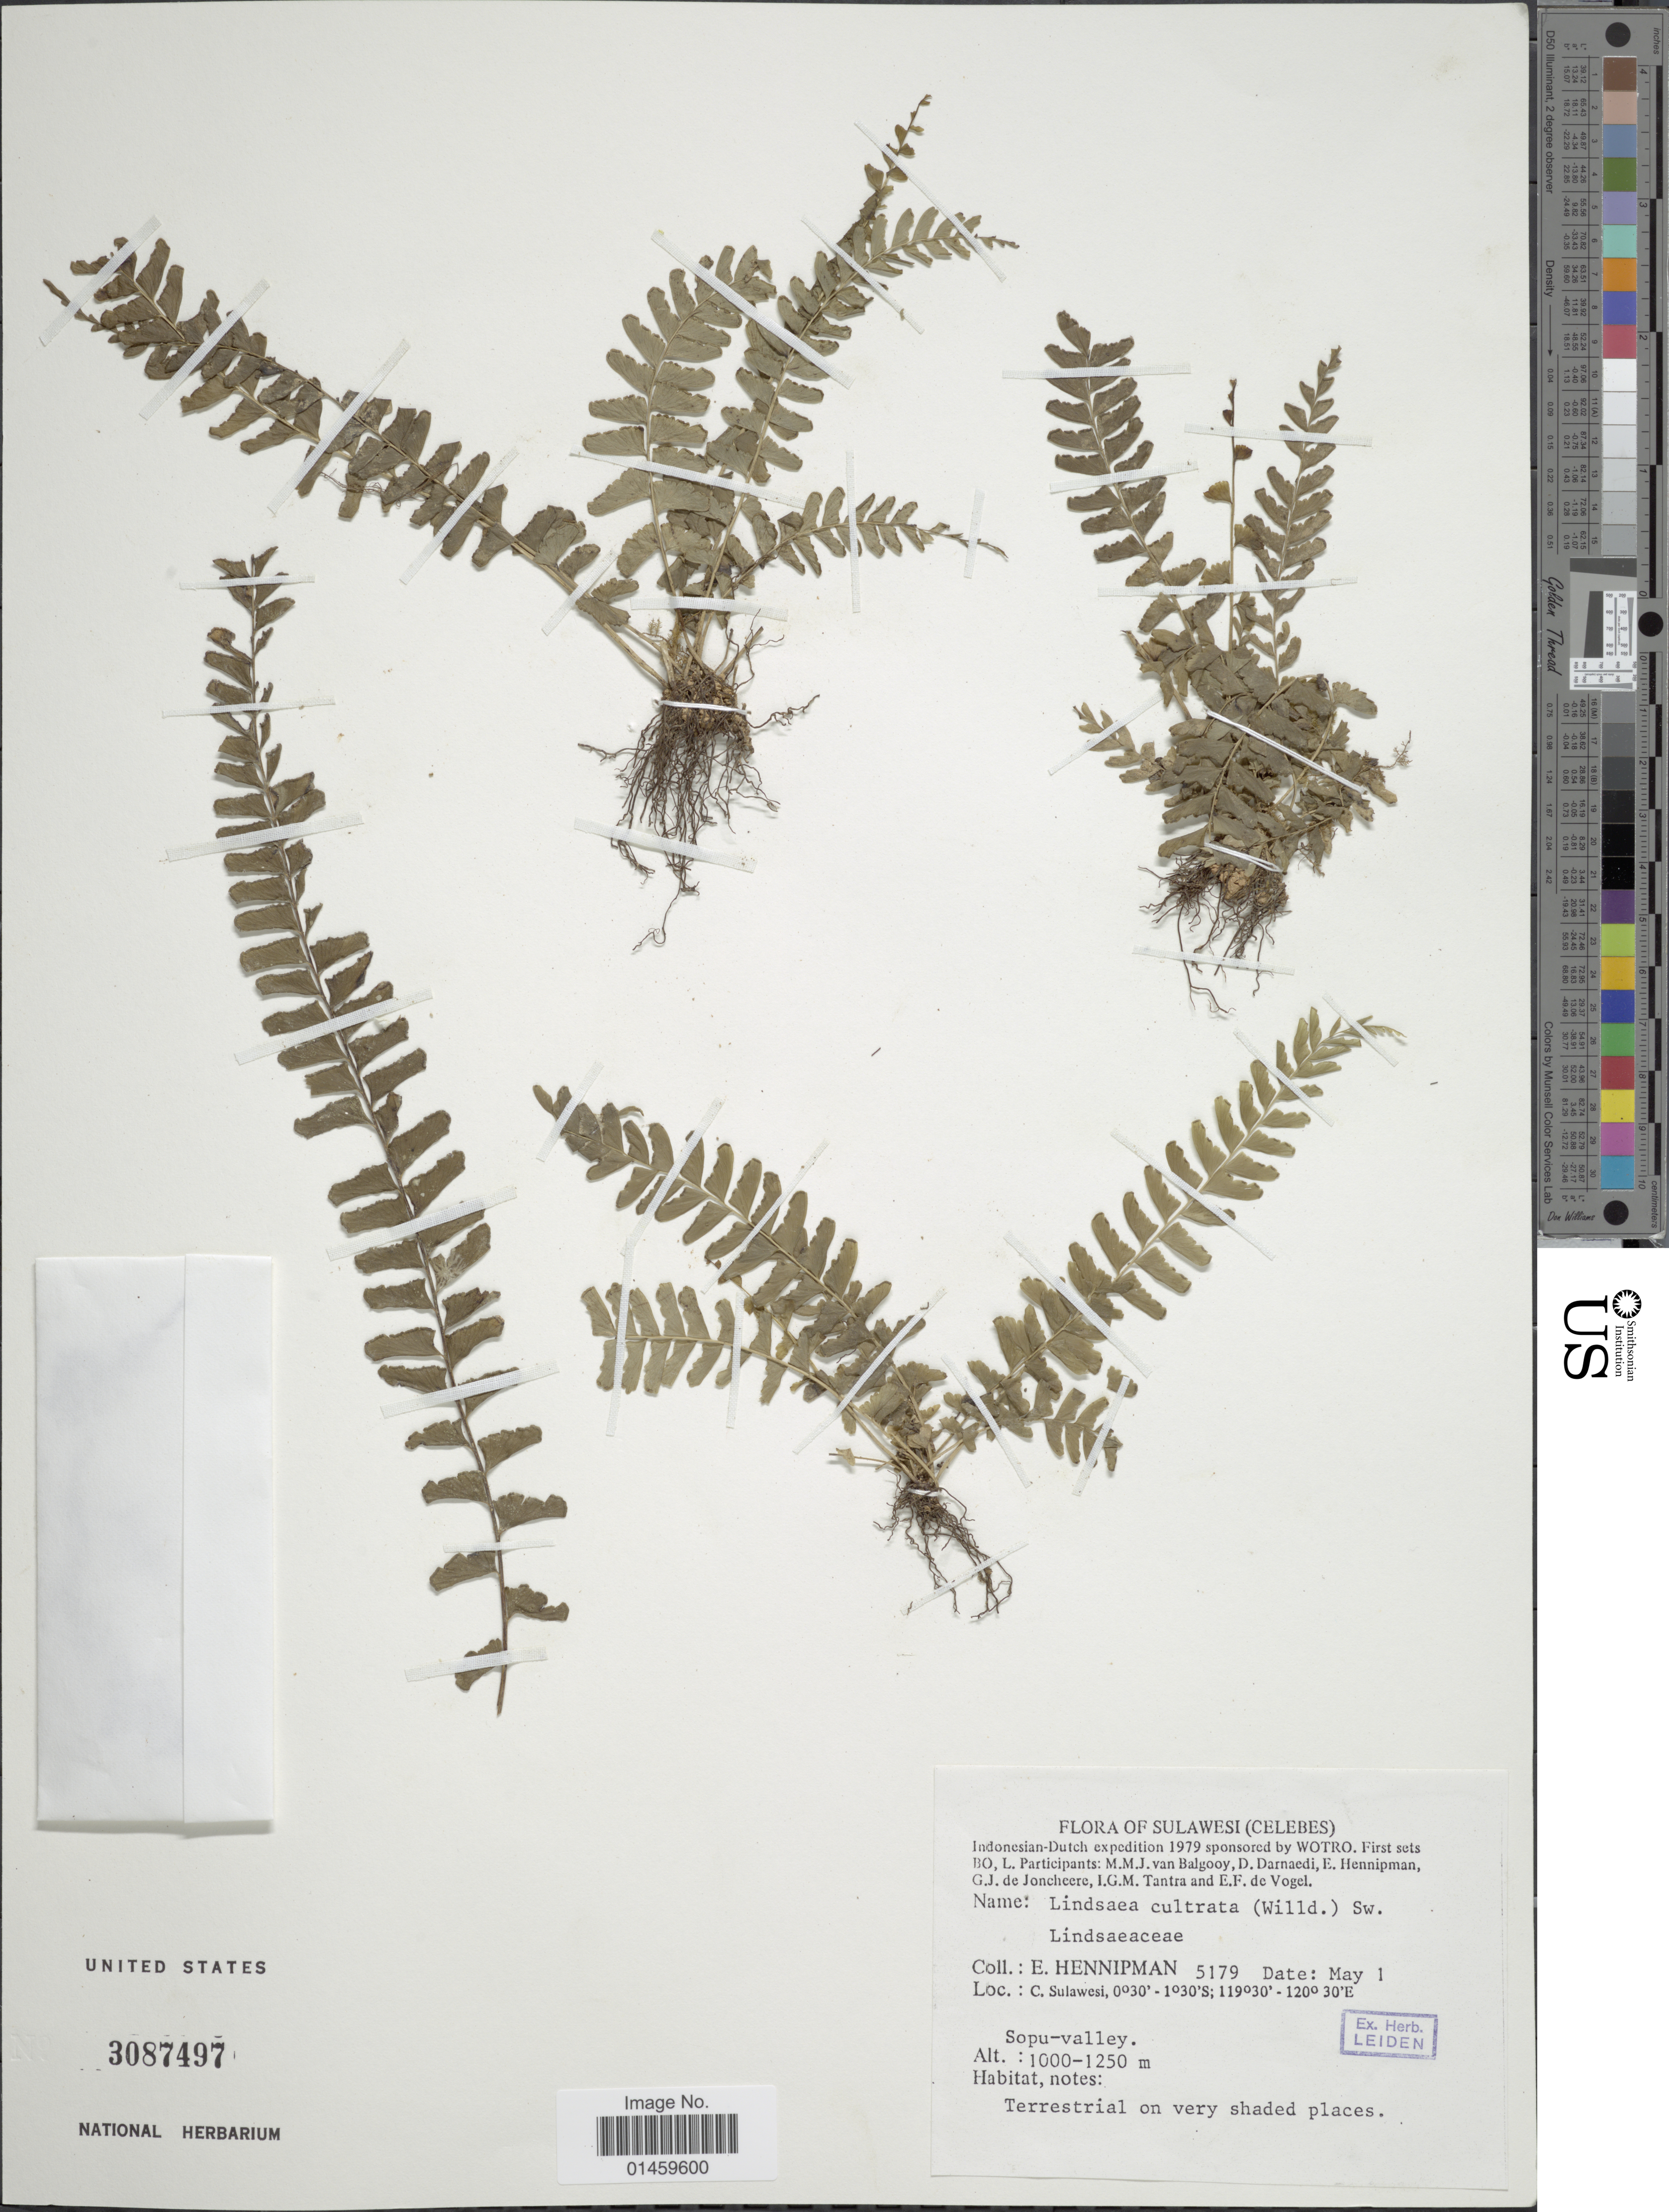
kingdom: Plantae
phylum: Tracheophyta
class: Polypodiopsida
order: Polypodiales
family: Lindsaeaceae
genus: Lindsaea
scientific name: Lindsaea odorata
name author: Roxb.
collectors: E. Hennipman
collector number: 5179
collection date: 1979-05-01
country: Indonesia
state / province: Sulawesi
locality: C. Sulawesi. Sopu-valley. Celebes.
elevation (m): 1000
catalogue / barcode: US 3087497